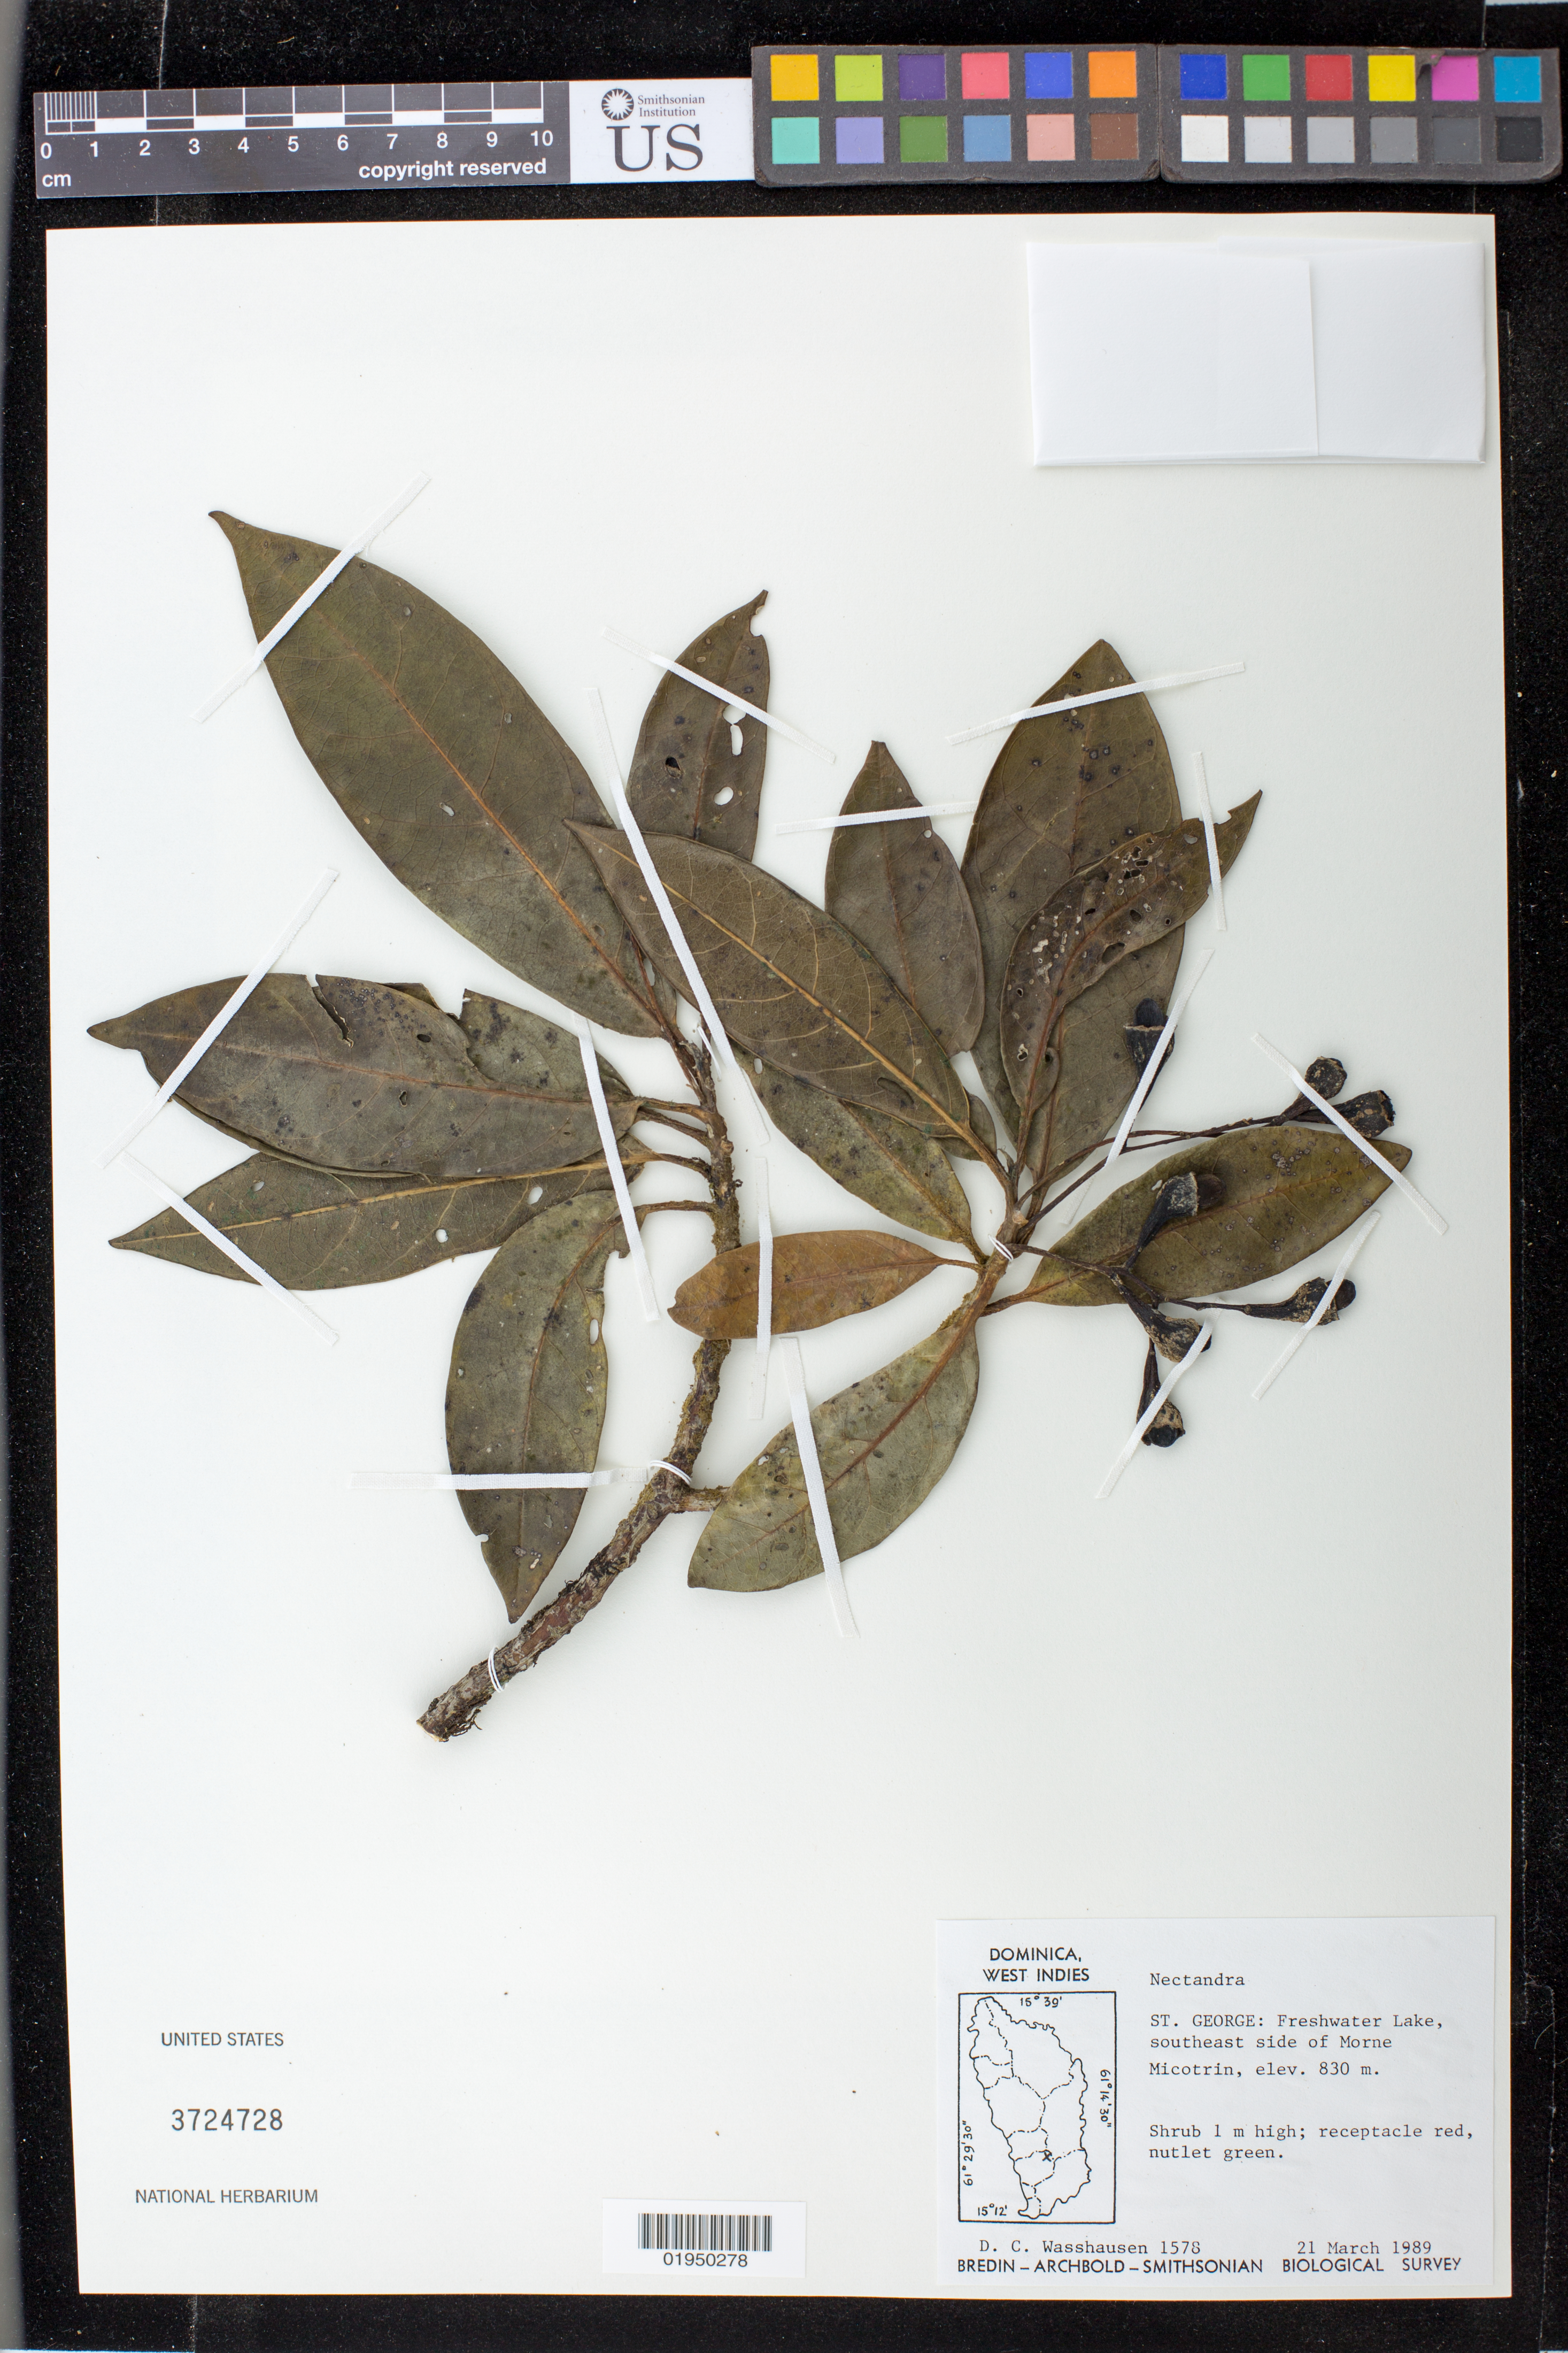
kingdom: Plantae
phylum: Tracheophyta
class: Magnoliopsida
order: Laurales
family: Lauraceae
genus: Nectandra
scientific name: Nectandra sp.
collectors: D. C. Wasshausen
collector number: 1578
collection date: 1989-03-21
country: Dominica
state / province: St. George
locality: Freashwater Lake, southeast siede of Morne Micotrin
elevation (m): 830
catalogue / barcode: US 3724728